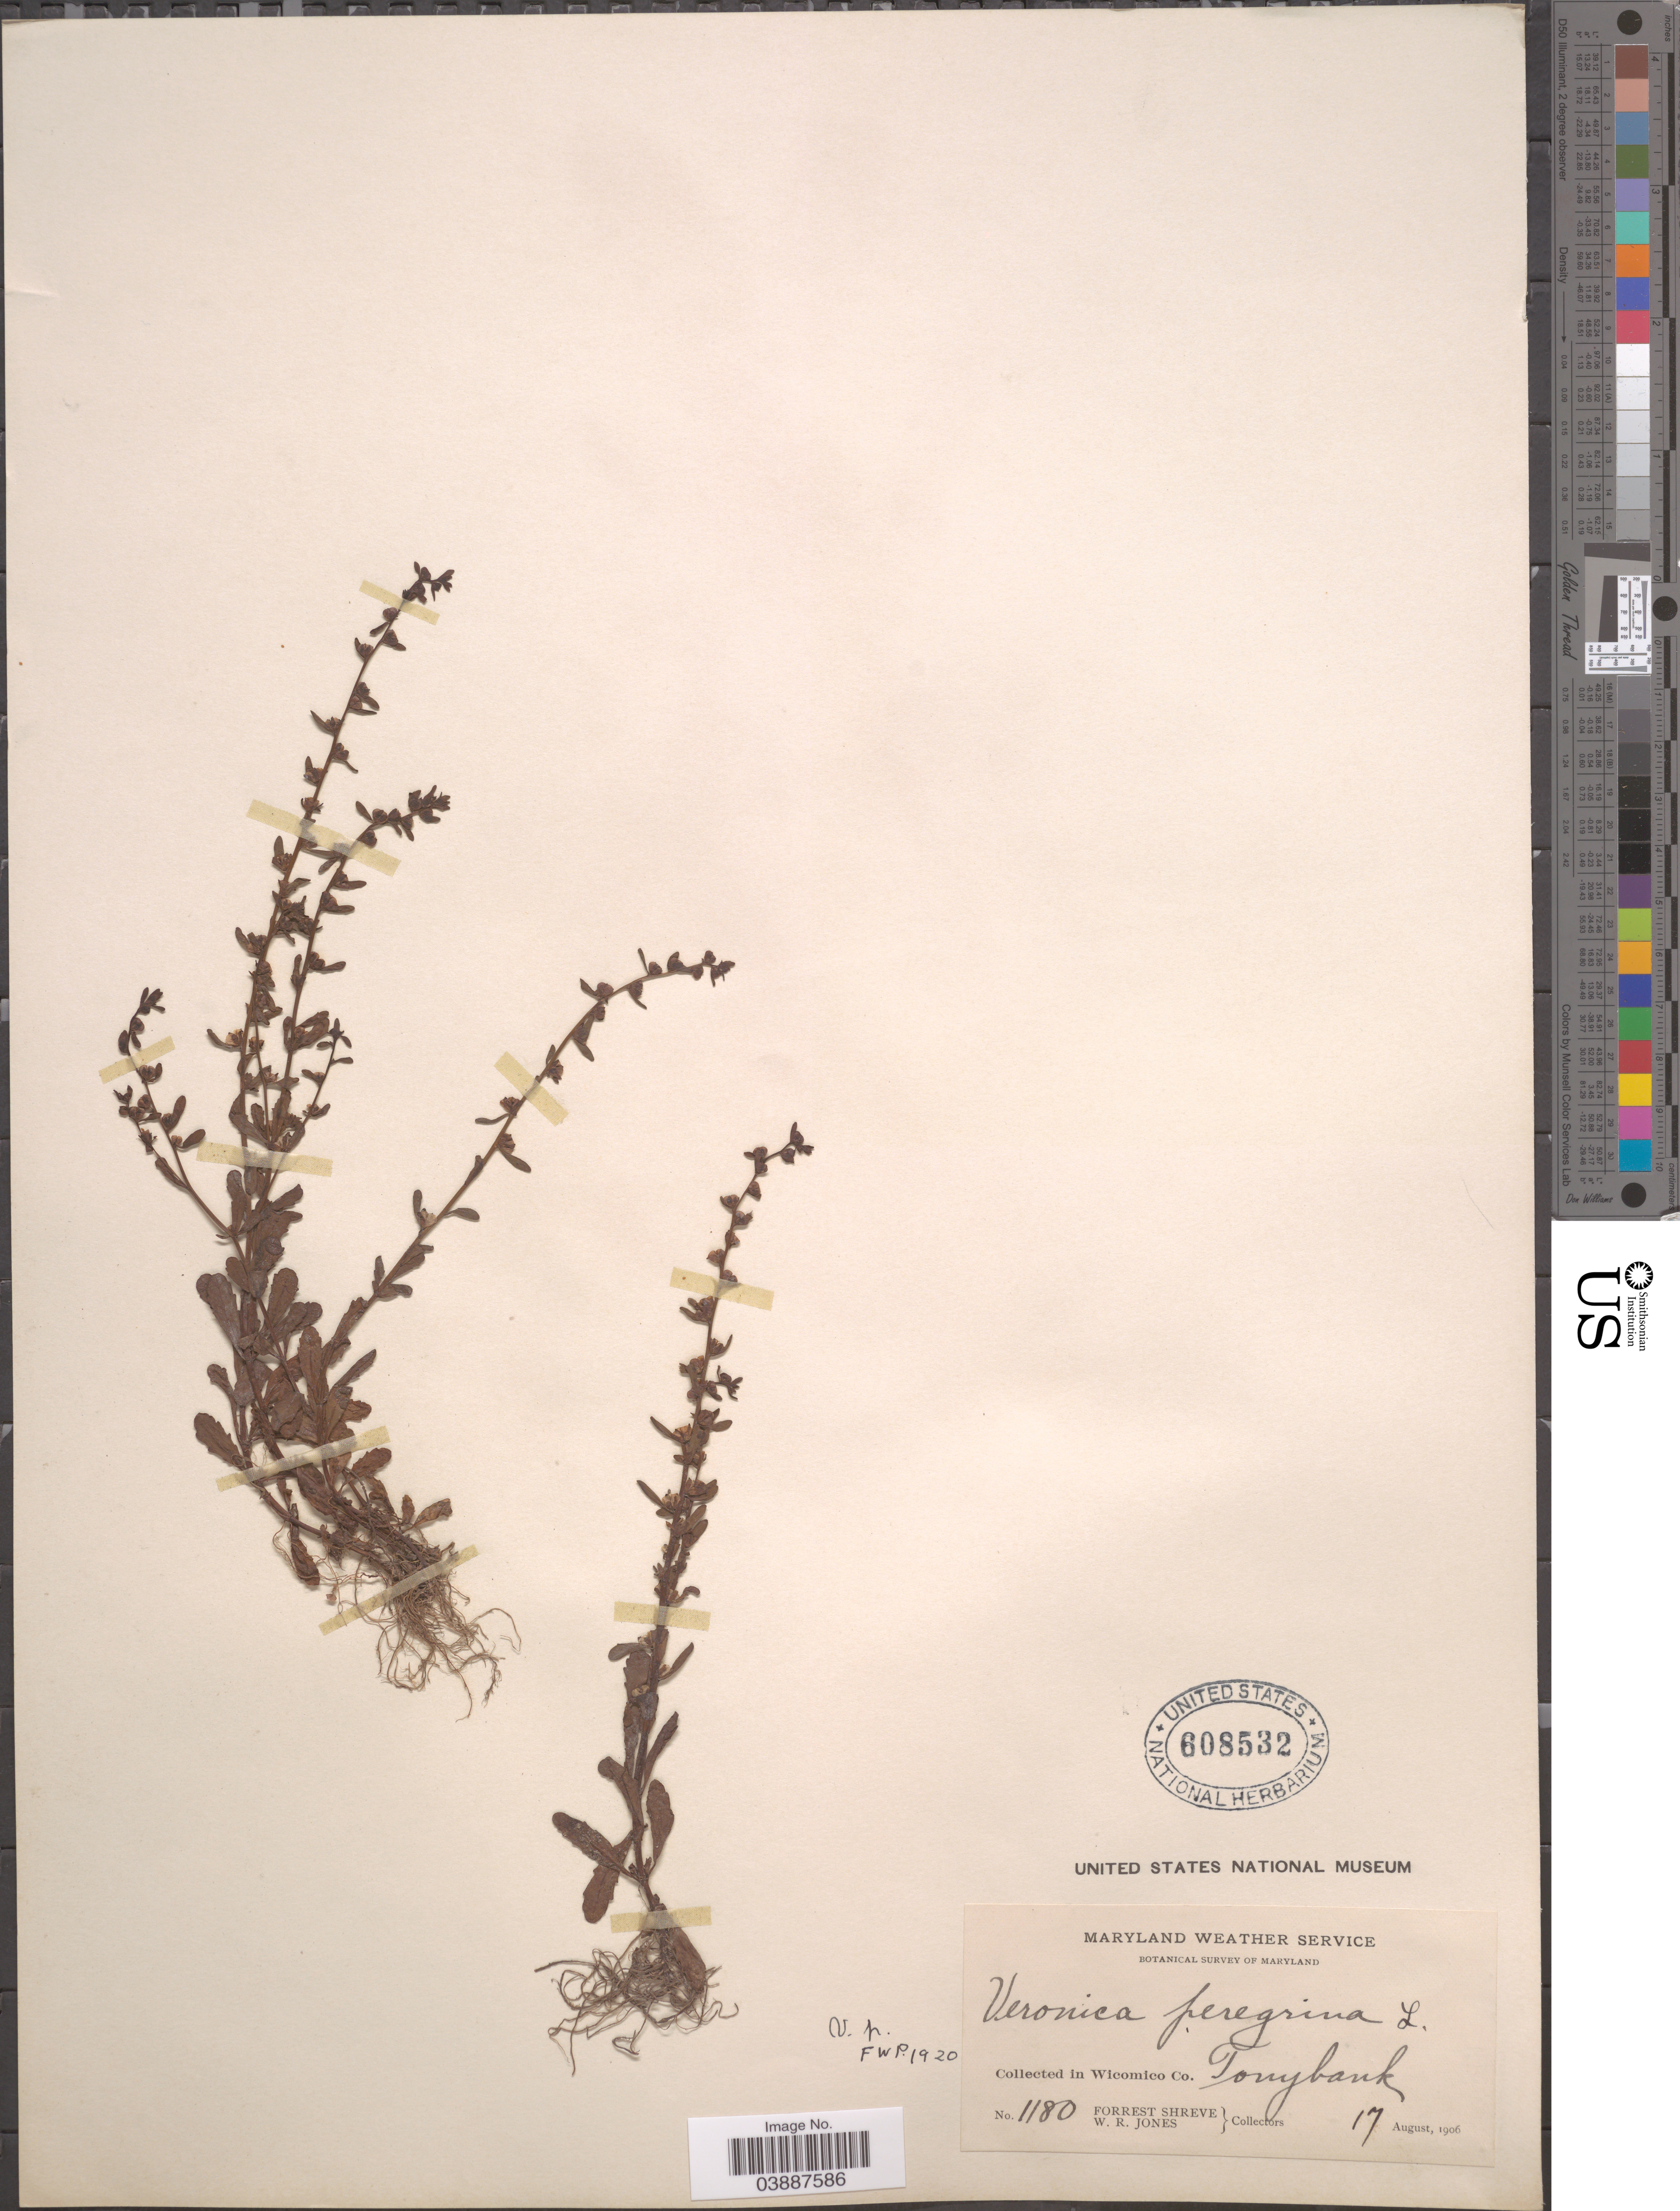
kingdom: Plantae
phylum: Tracheophyta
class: Magnoliopsida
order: Lamiales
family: Plantaginaceae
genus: Veronica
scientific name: Veronica peregrina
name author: L.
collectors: F. Shreve & W. R. Jones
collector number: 1180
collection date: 1906-08-17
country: United States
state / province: Maryland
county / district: Wicomico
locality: In Wicomico Co. Tonybank.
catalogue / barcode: US 608532